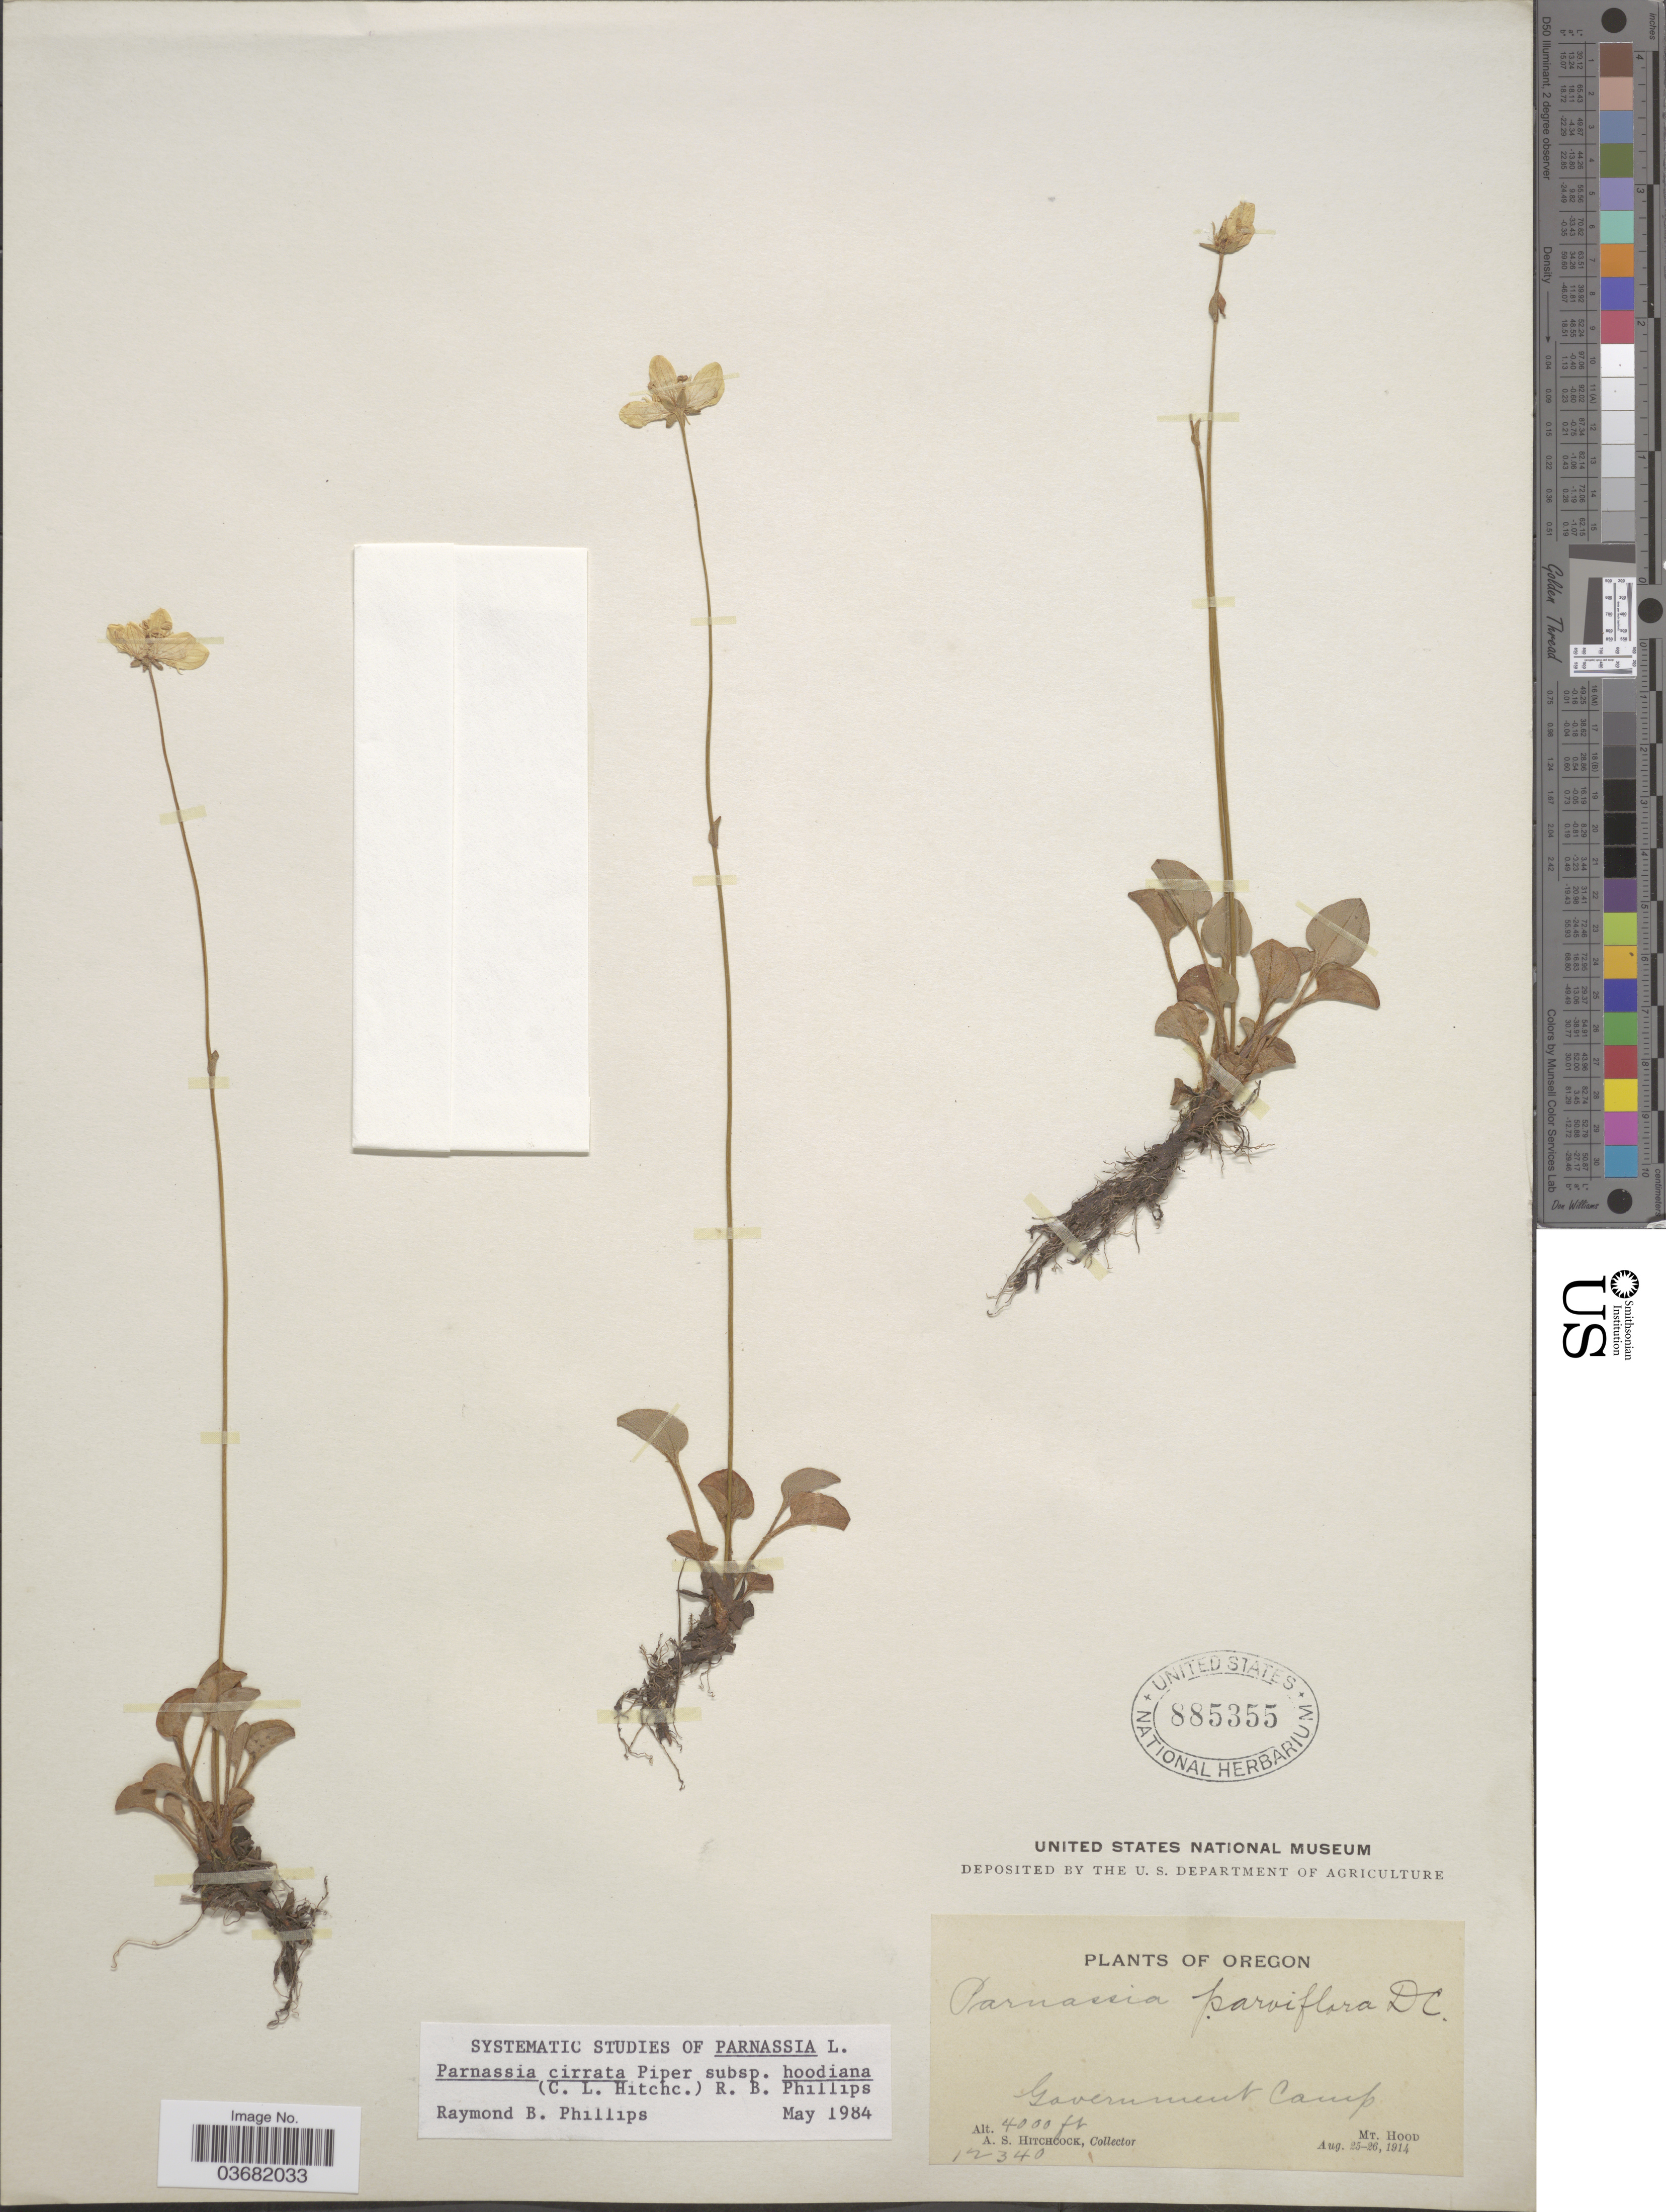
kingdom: Plantae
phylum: Tracheophyta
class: Magnoliopsida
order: Celastrales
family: Parnassiaceae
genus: Parnassia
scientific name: Parnassia cirrata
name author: Piper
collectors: A. S. Hitchcock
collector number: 12340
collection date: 1914-08-25/1914-08-26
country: United States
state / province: Oregon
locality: Government Camp. Mt. Hood.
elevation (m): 1219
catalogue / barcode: US 885355